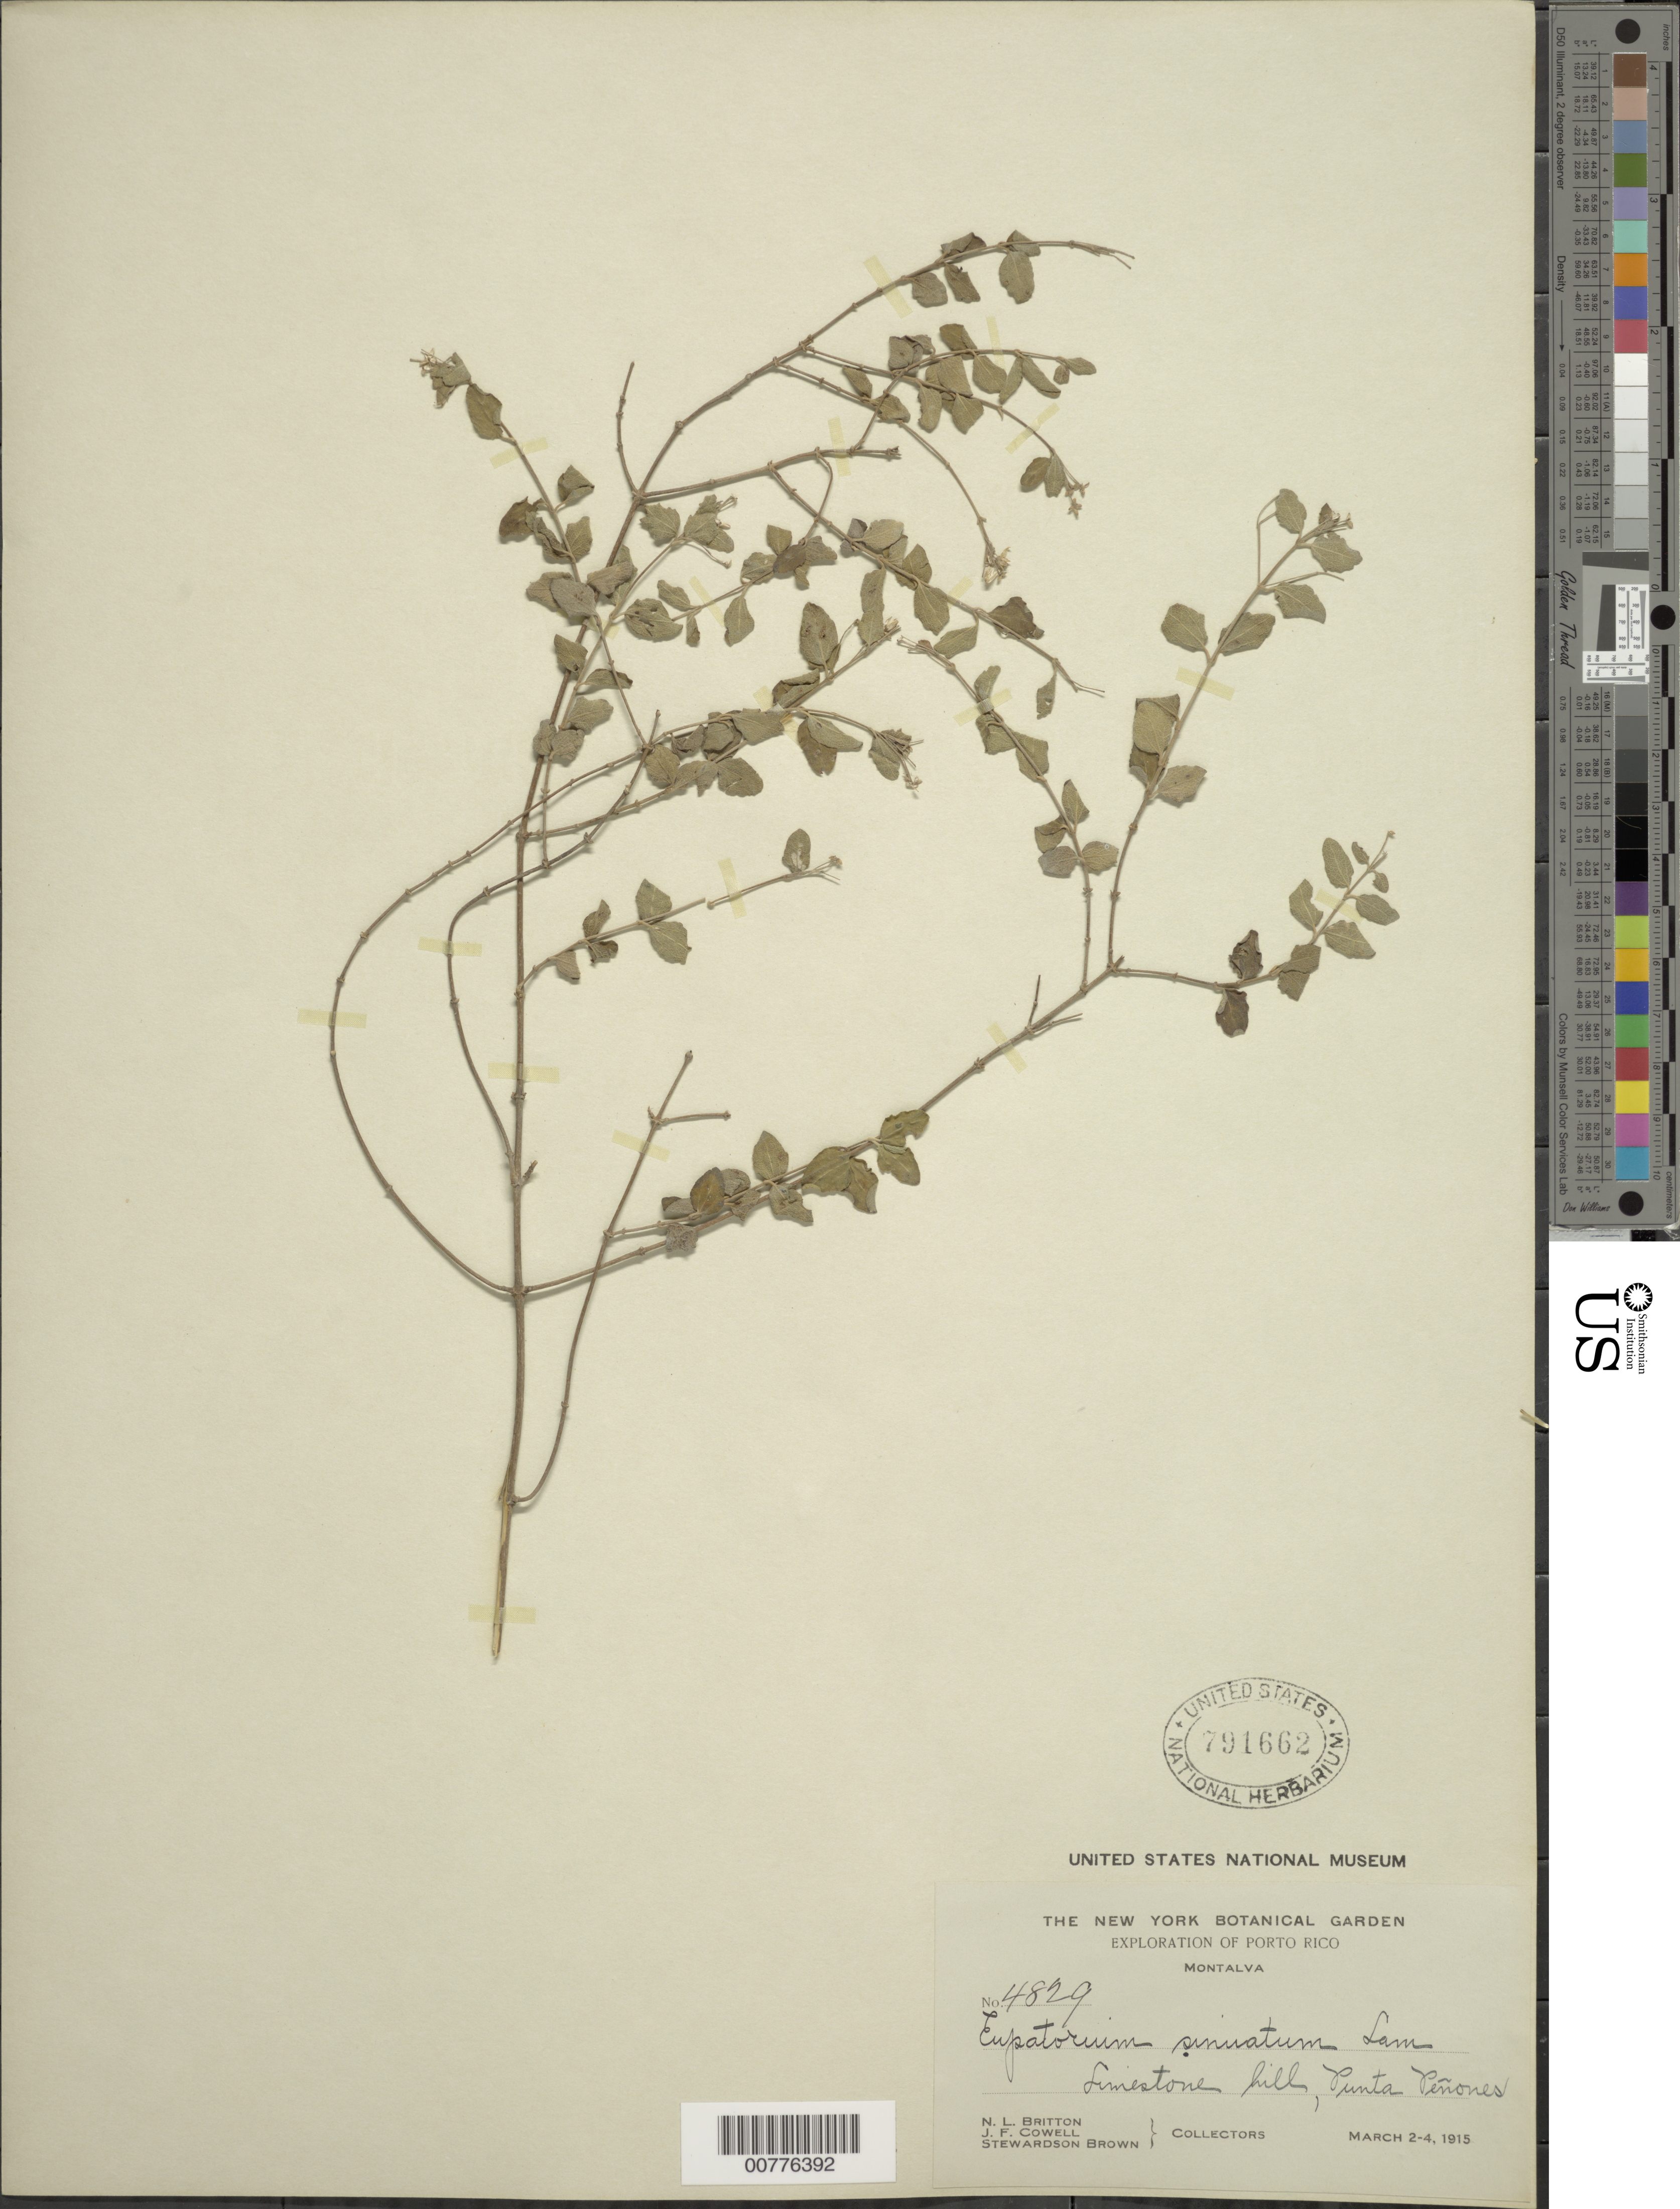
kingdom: Plantae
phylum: Tracheophyta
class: Magnoliopsida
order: Asterales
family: Asteraceae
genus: Chromolaena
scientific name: Chromolaena sinuata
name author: (Lam.) R.M. King & H. Rob.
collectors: N. Britton, J. F. Cowell & S. Brown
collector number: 4829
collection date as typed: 02 Mar 1915 to 04 Mar 1915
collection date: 1915-03-02/1915-03-04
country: Puerto Rico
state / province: Guánica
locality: Montalva. Limestone hill, Punta Peñones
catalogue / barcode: US 791662